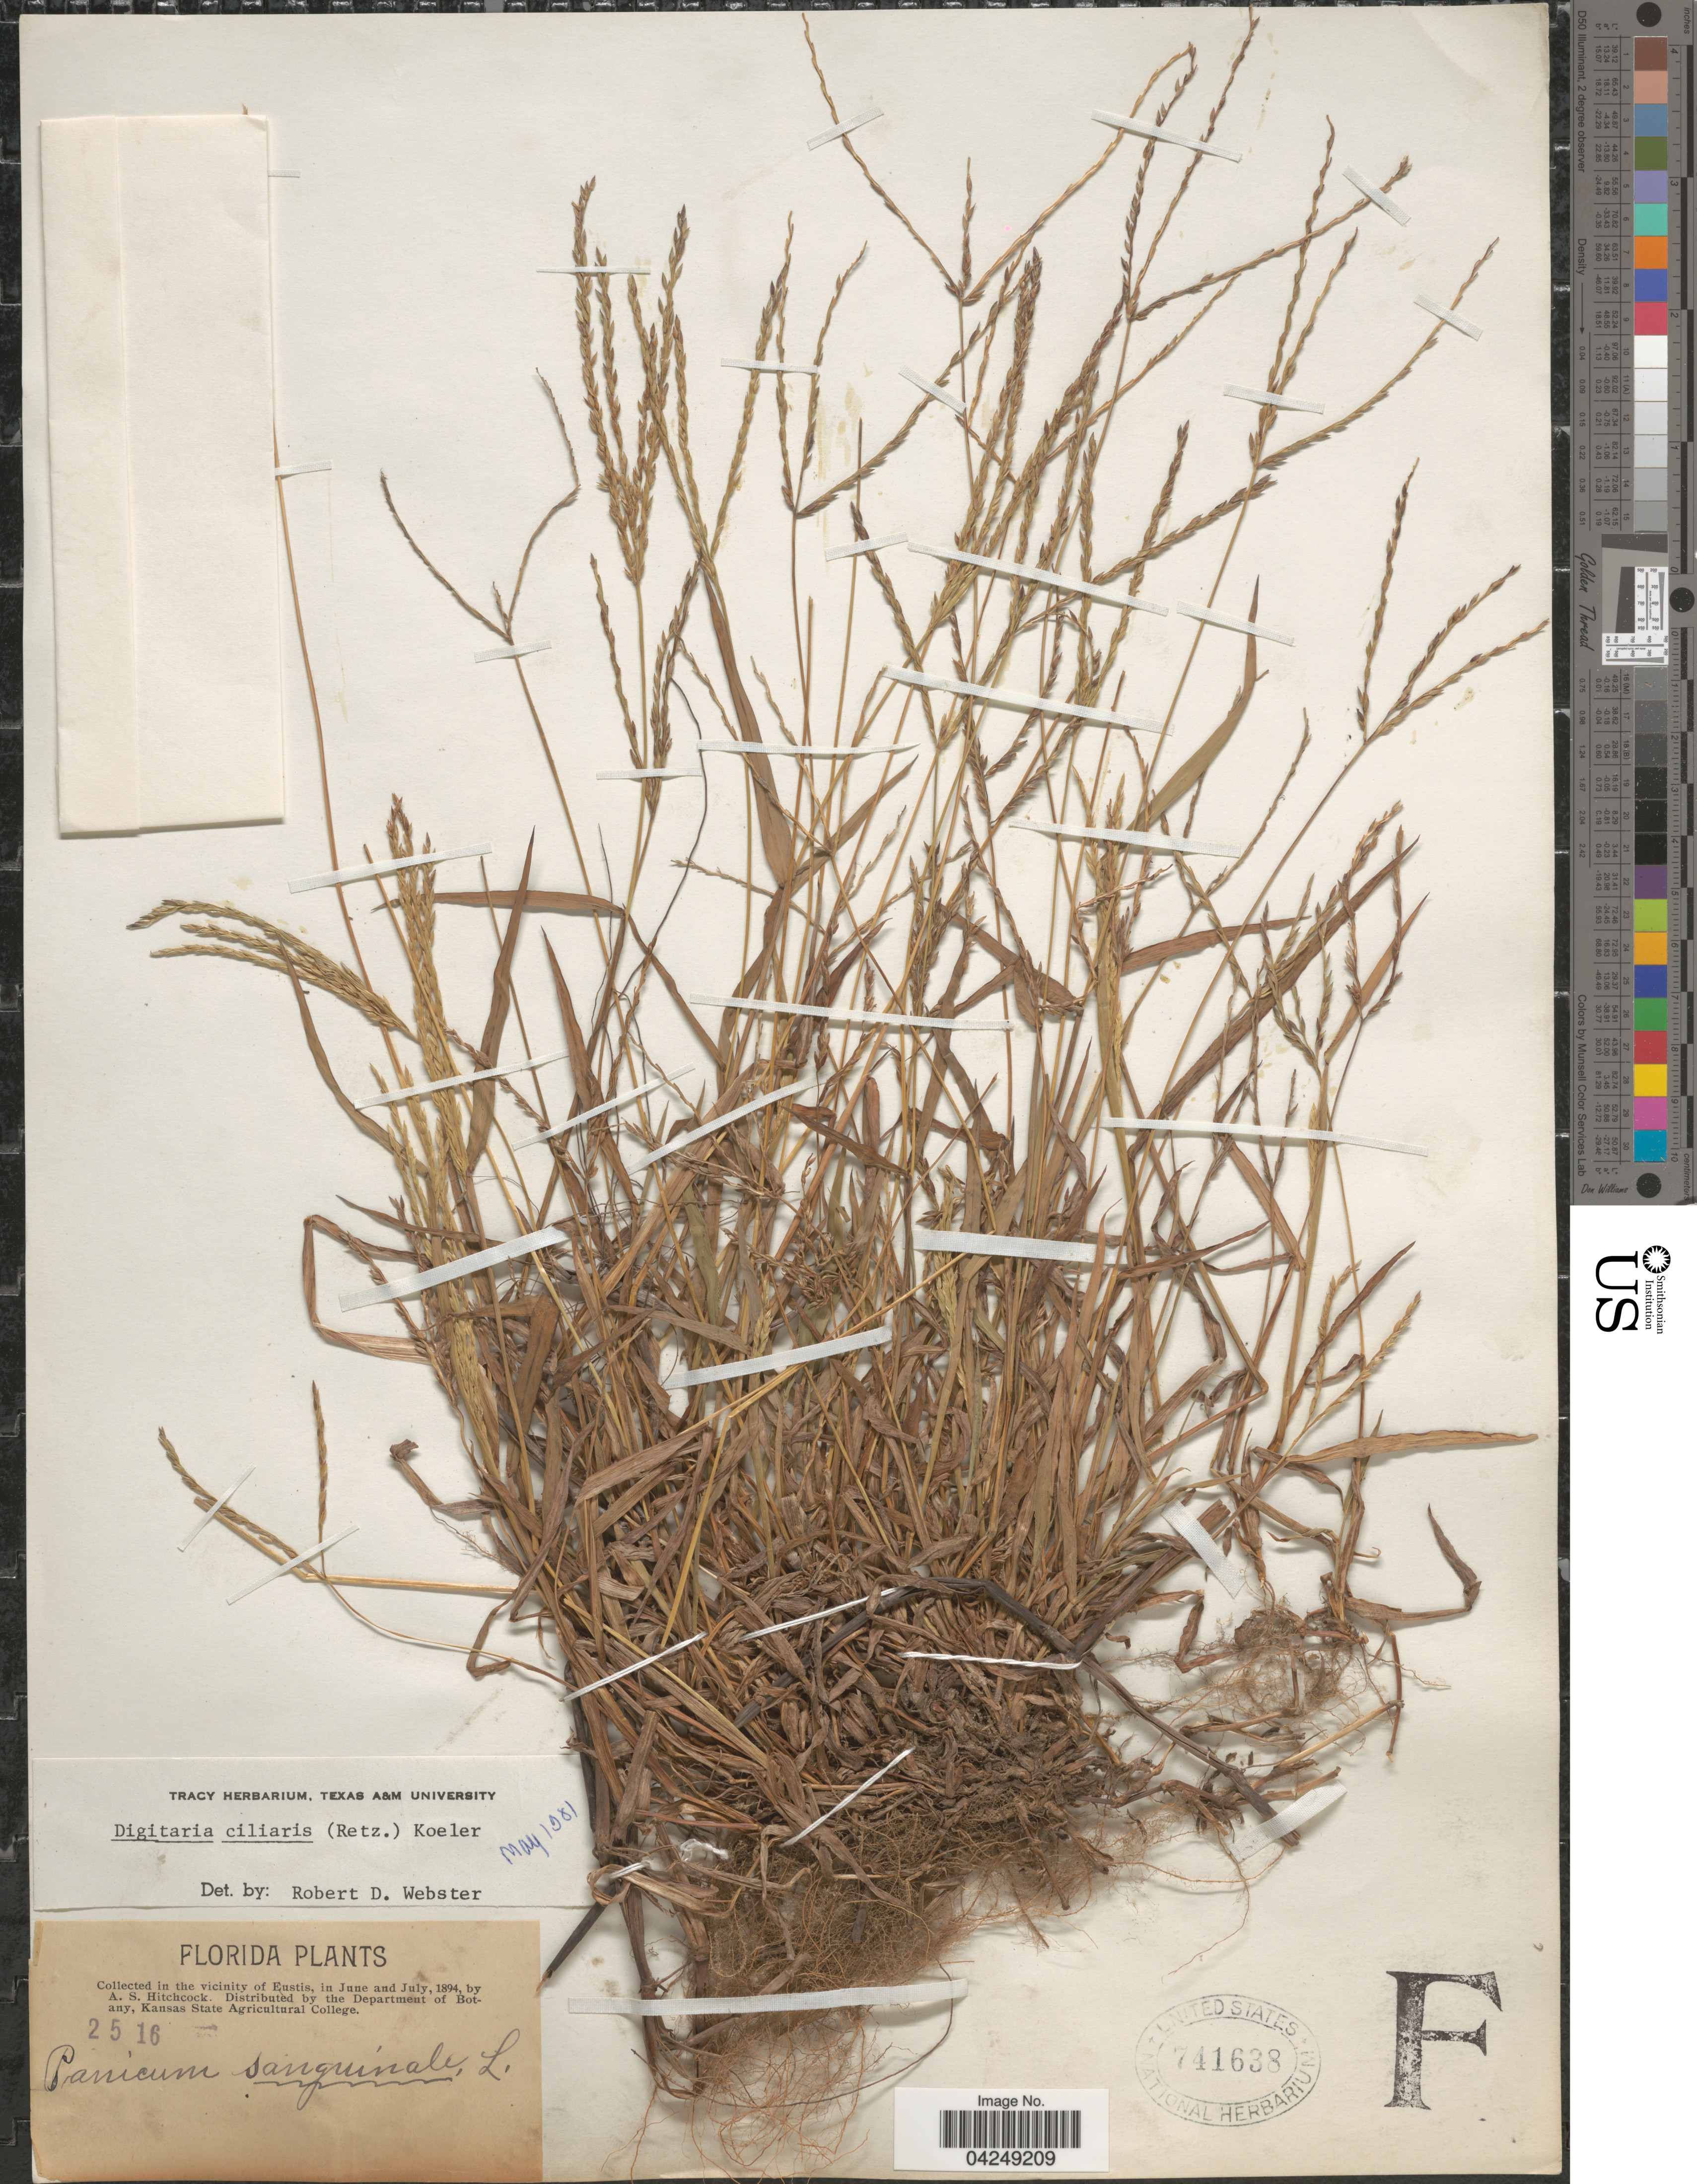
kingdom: Plantae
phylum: Tracheophyta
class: Liliopsida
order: Poales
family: Poaceae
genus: Digitaria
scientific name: Digitaria ciliaris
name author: (Retz.) Koeler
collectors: A. S. Hitchcock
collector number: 2516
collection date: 1894-06/1894-07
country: United States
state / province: Florida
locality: Vicinity of Eustis.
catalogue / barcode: US 741638